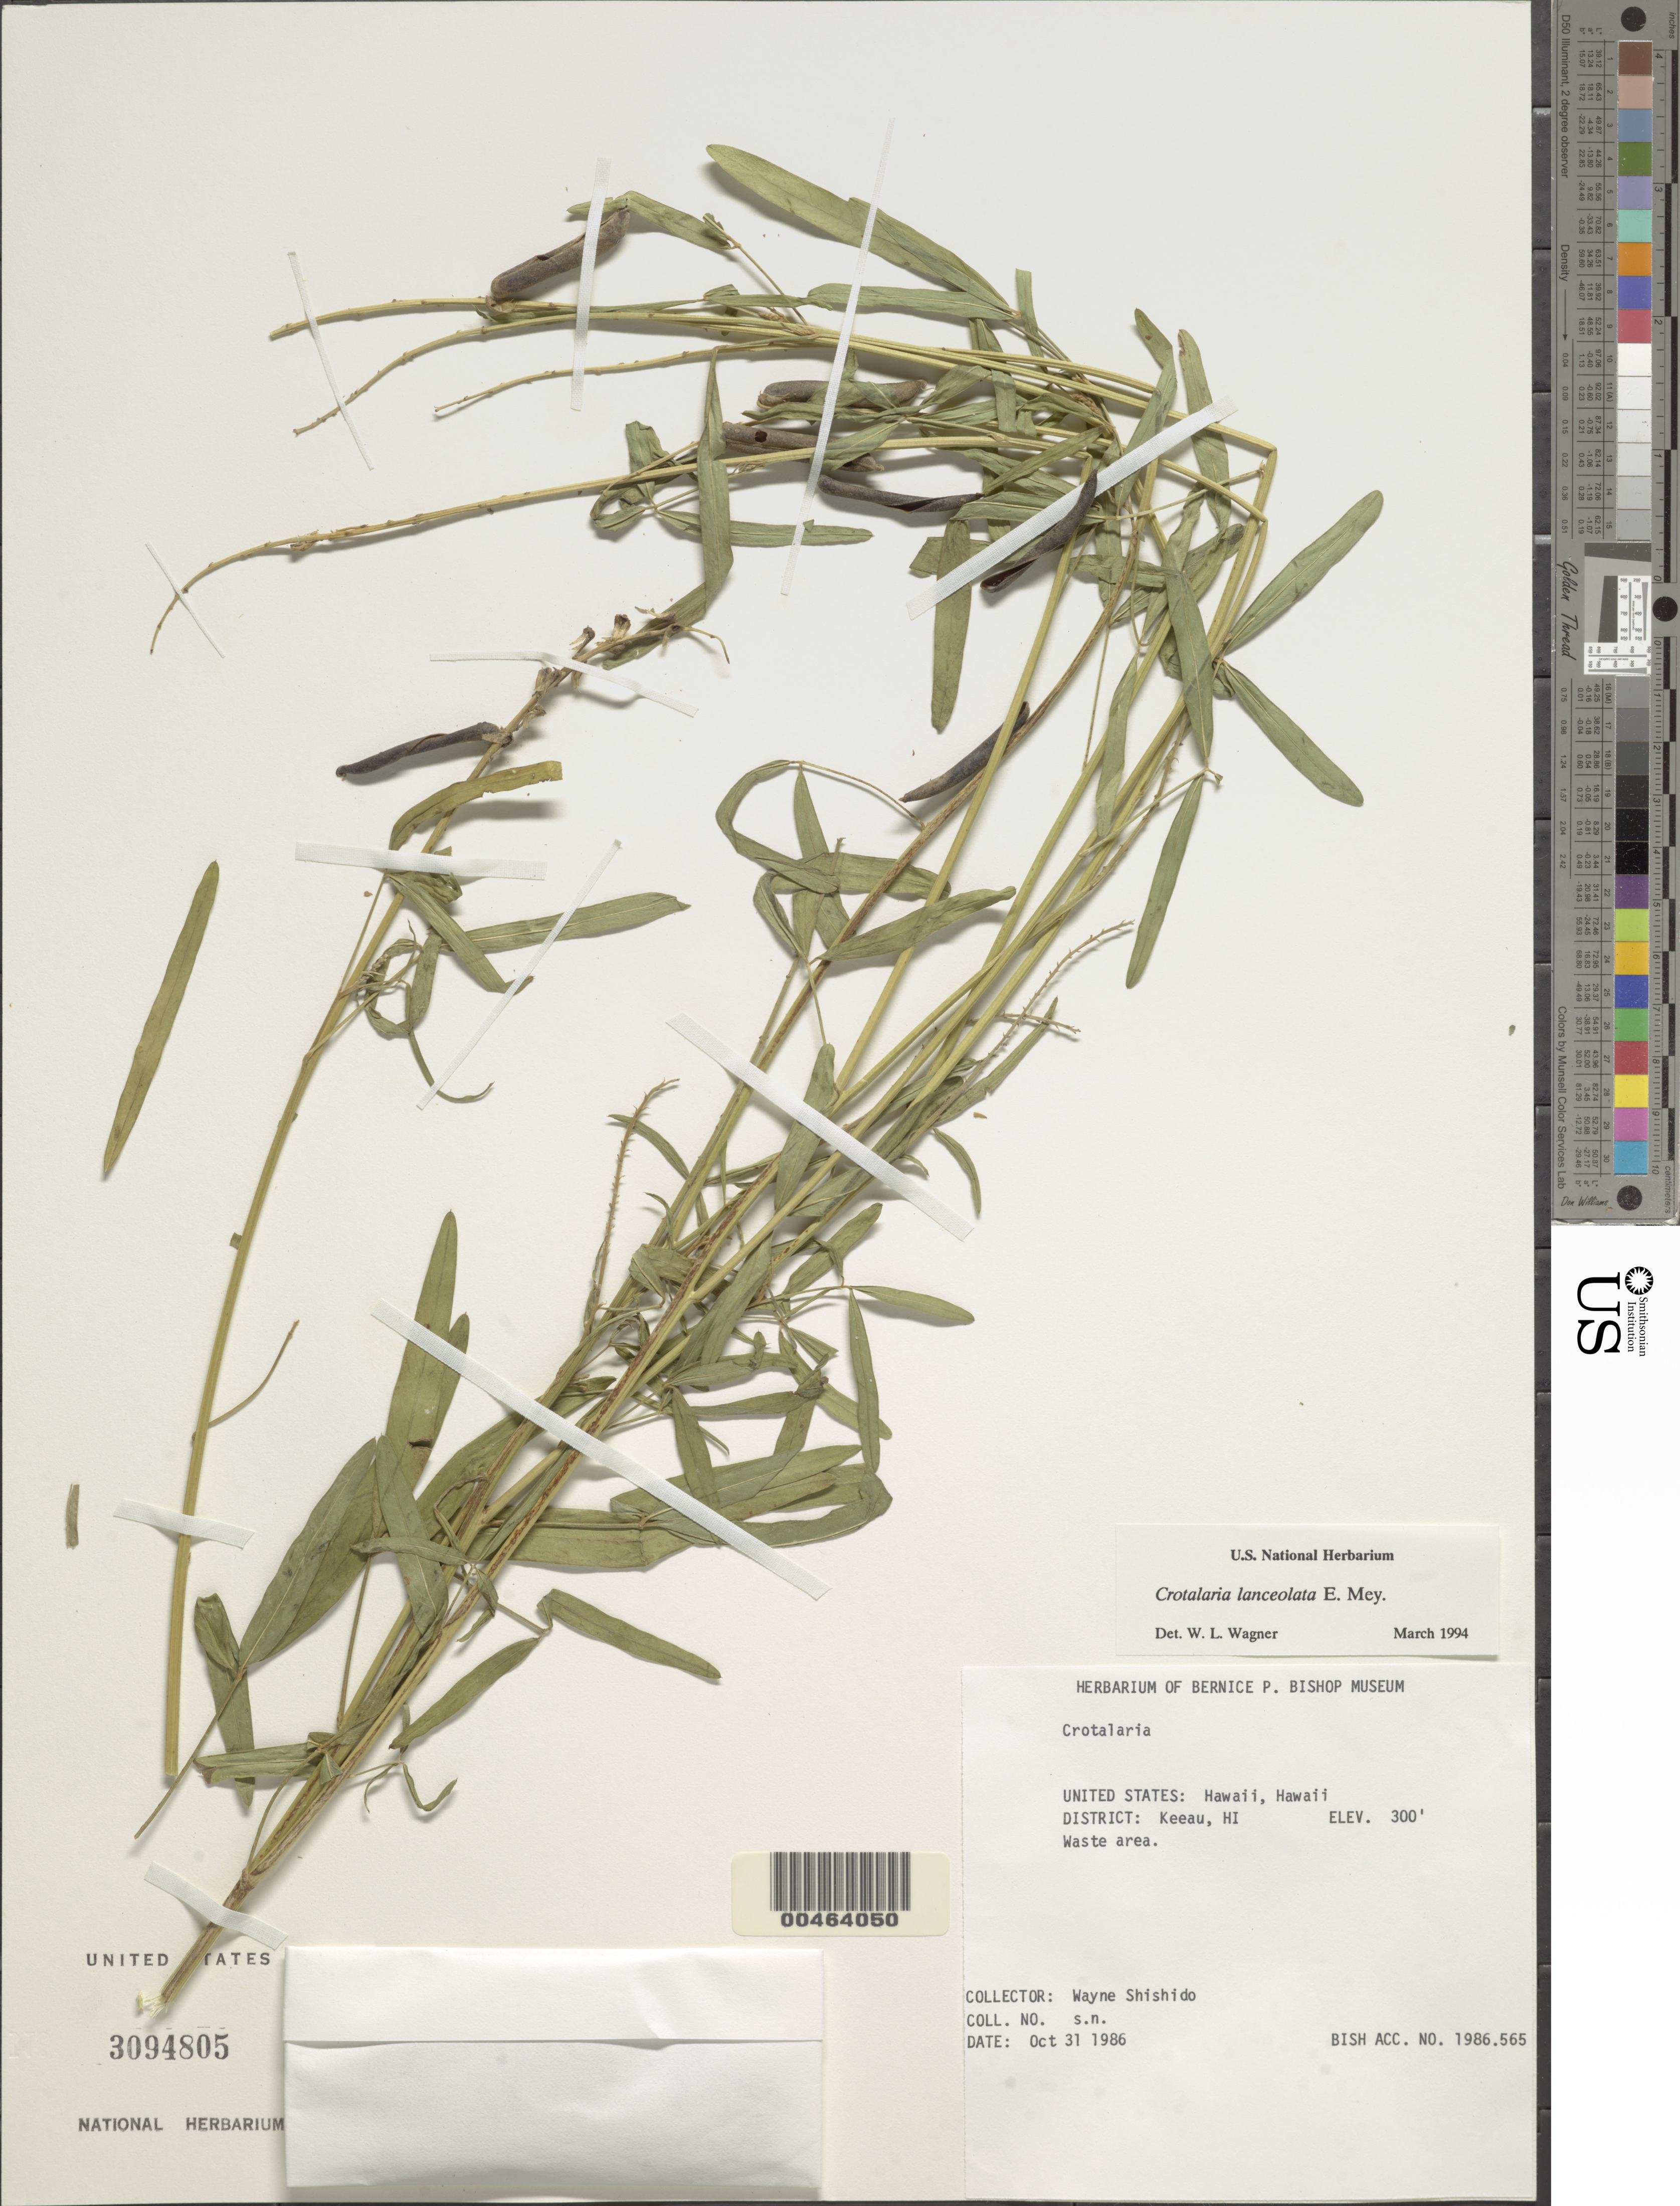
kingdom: Plantae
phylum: Tracheophyta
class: Magnoliopsida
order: Fabales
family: Fabaceae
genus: Crotalaria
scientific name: Crotalaria lanceolata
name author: E. Mey.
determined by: Wagner, W. L., (BOT), Smithsonian Institution - National Museum of Natural History (UNITED STATES)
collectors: W. Shishido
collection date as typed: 31 Oct 1986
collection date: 1986-10-31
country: United States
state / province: Hawaii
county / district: Hawaii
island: Hawaii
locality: District: Keeau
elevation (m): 91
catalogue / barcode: US 3094805